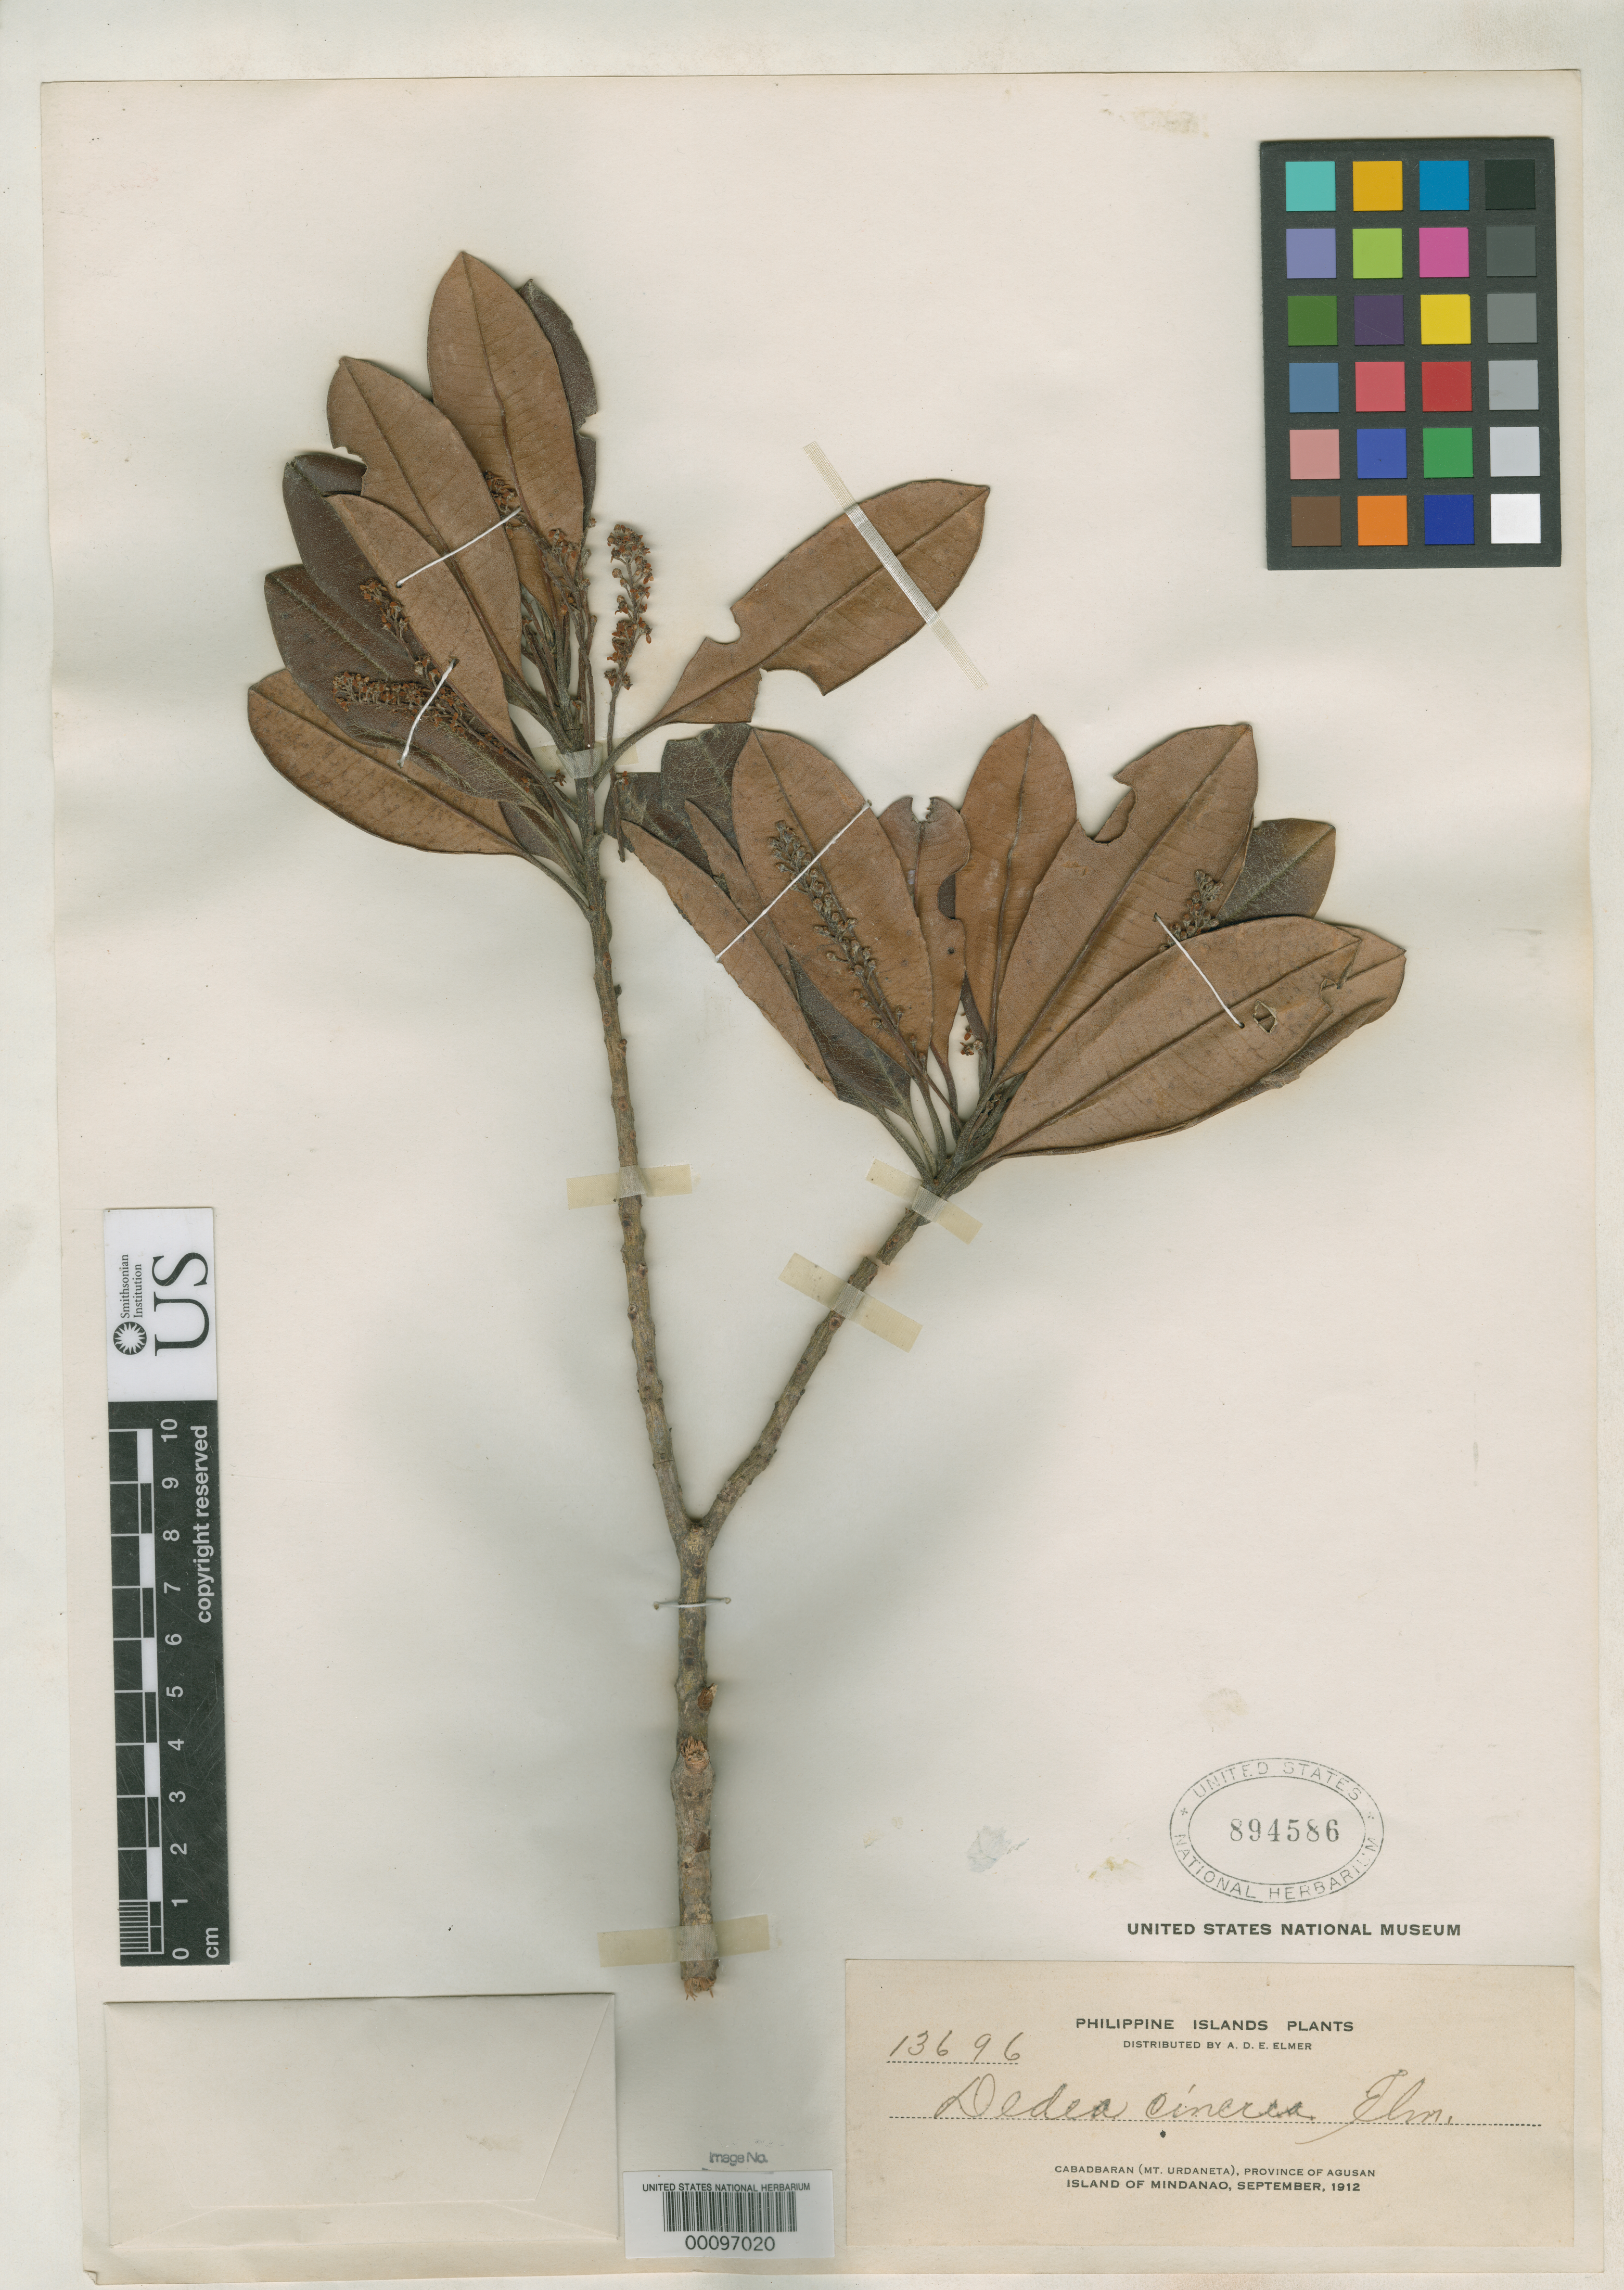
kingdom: Plantae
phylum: Tracheophyta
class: Magnoliopsida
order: Paracryphiales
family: Paracryphiaceae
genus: Dedea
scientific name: Dedea cinerea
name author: Elmer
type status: Isosyntype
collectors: A. D. E. Elmer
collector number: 13696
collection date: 1912-07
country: Philippines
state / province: Caraga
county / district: Agusan del Norte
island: Mindanao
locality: Cabadbaran (Mt. Urdaneta), province of Agusan, Island of Mindanao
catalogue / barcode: US 894586